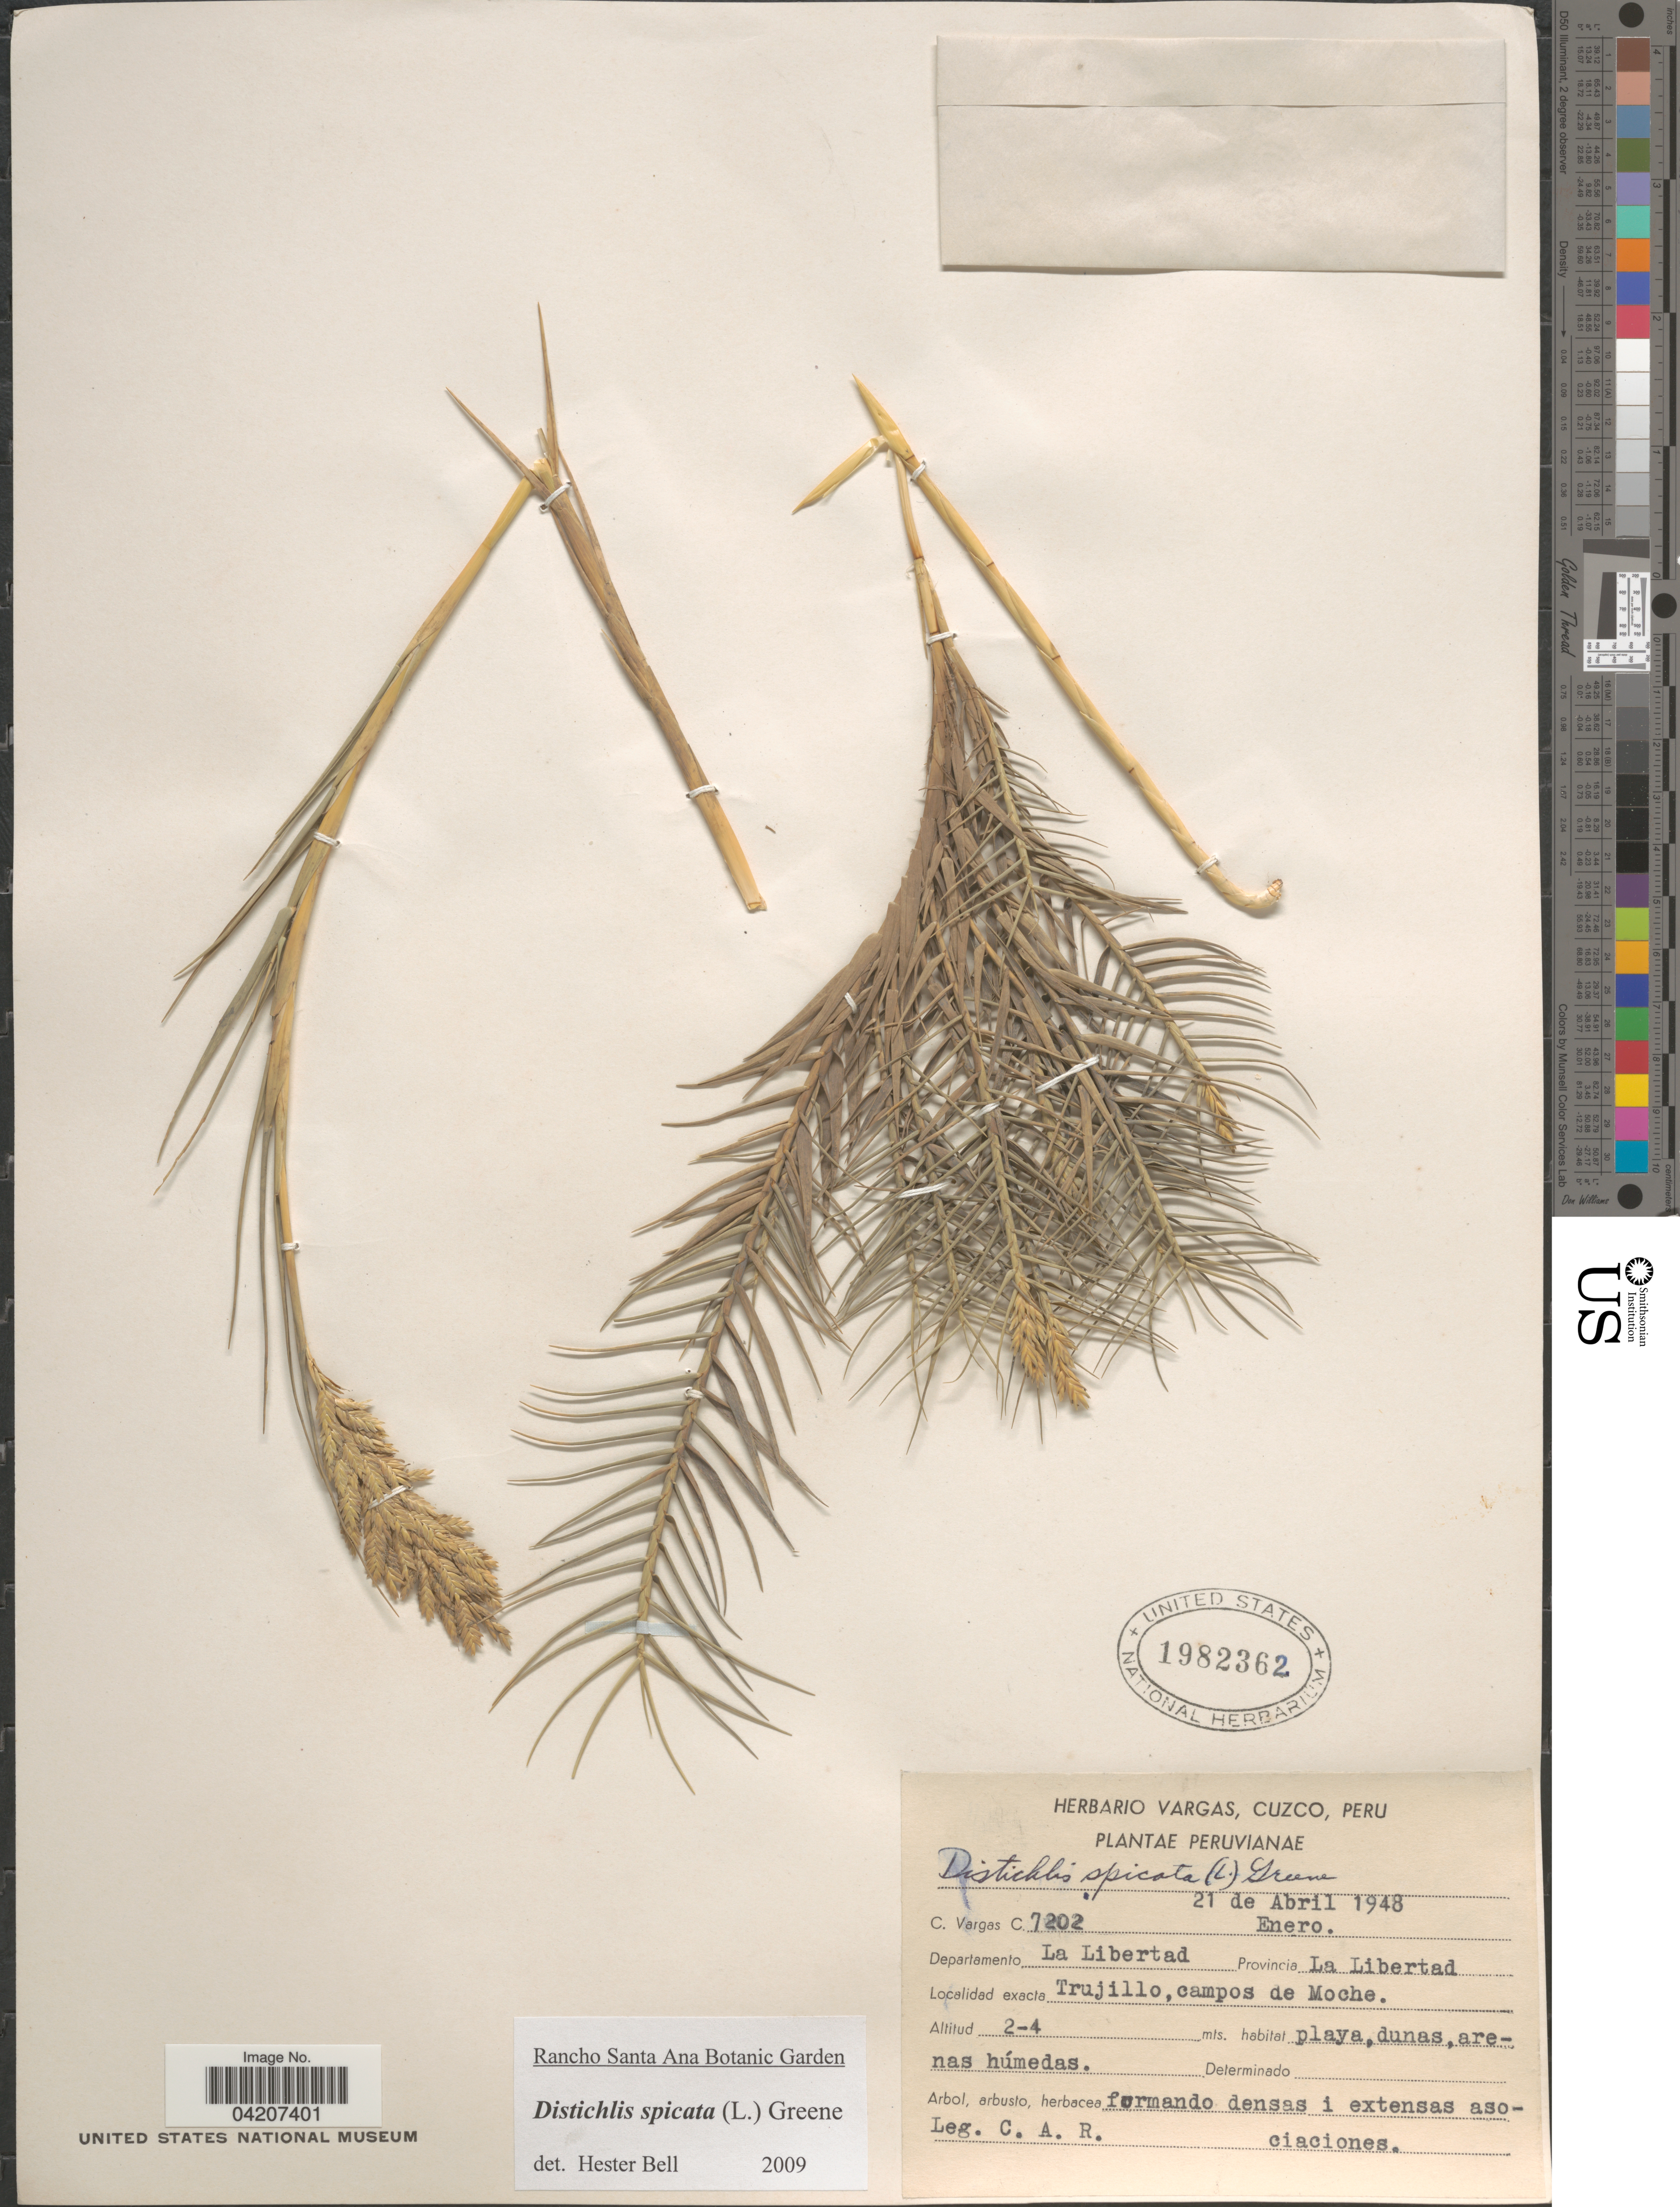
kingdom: Plantae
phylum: Tracheophyta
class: Liliopsida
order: Poales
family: Poaceae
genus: Distichlis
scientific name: Distichlis spicata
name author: (L.) Greene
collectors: C. A. R.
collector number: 7202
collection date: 1948-01-21/1948-04-21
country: Peru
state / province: La Libertad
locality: Departamento La Libertad. Provincia La Libertad. Trujillo, campos de Moche.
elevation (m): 2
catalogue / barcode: US 1982362